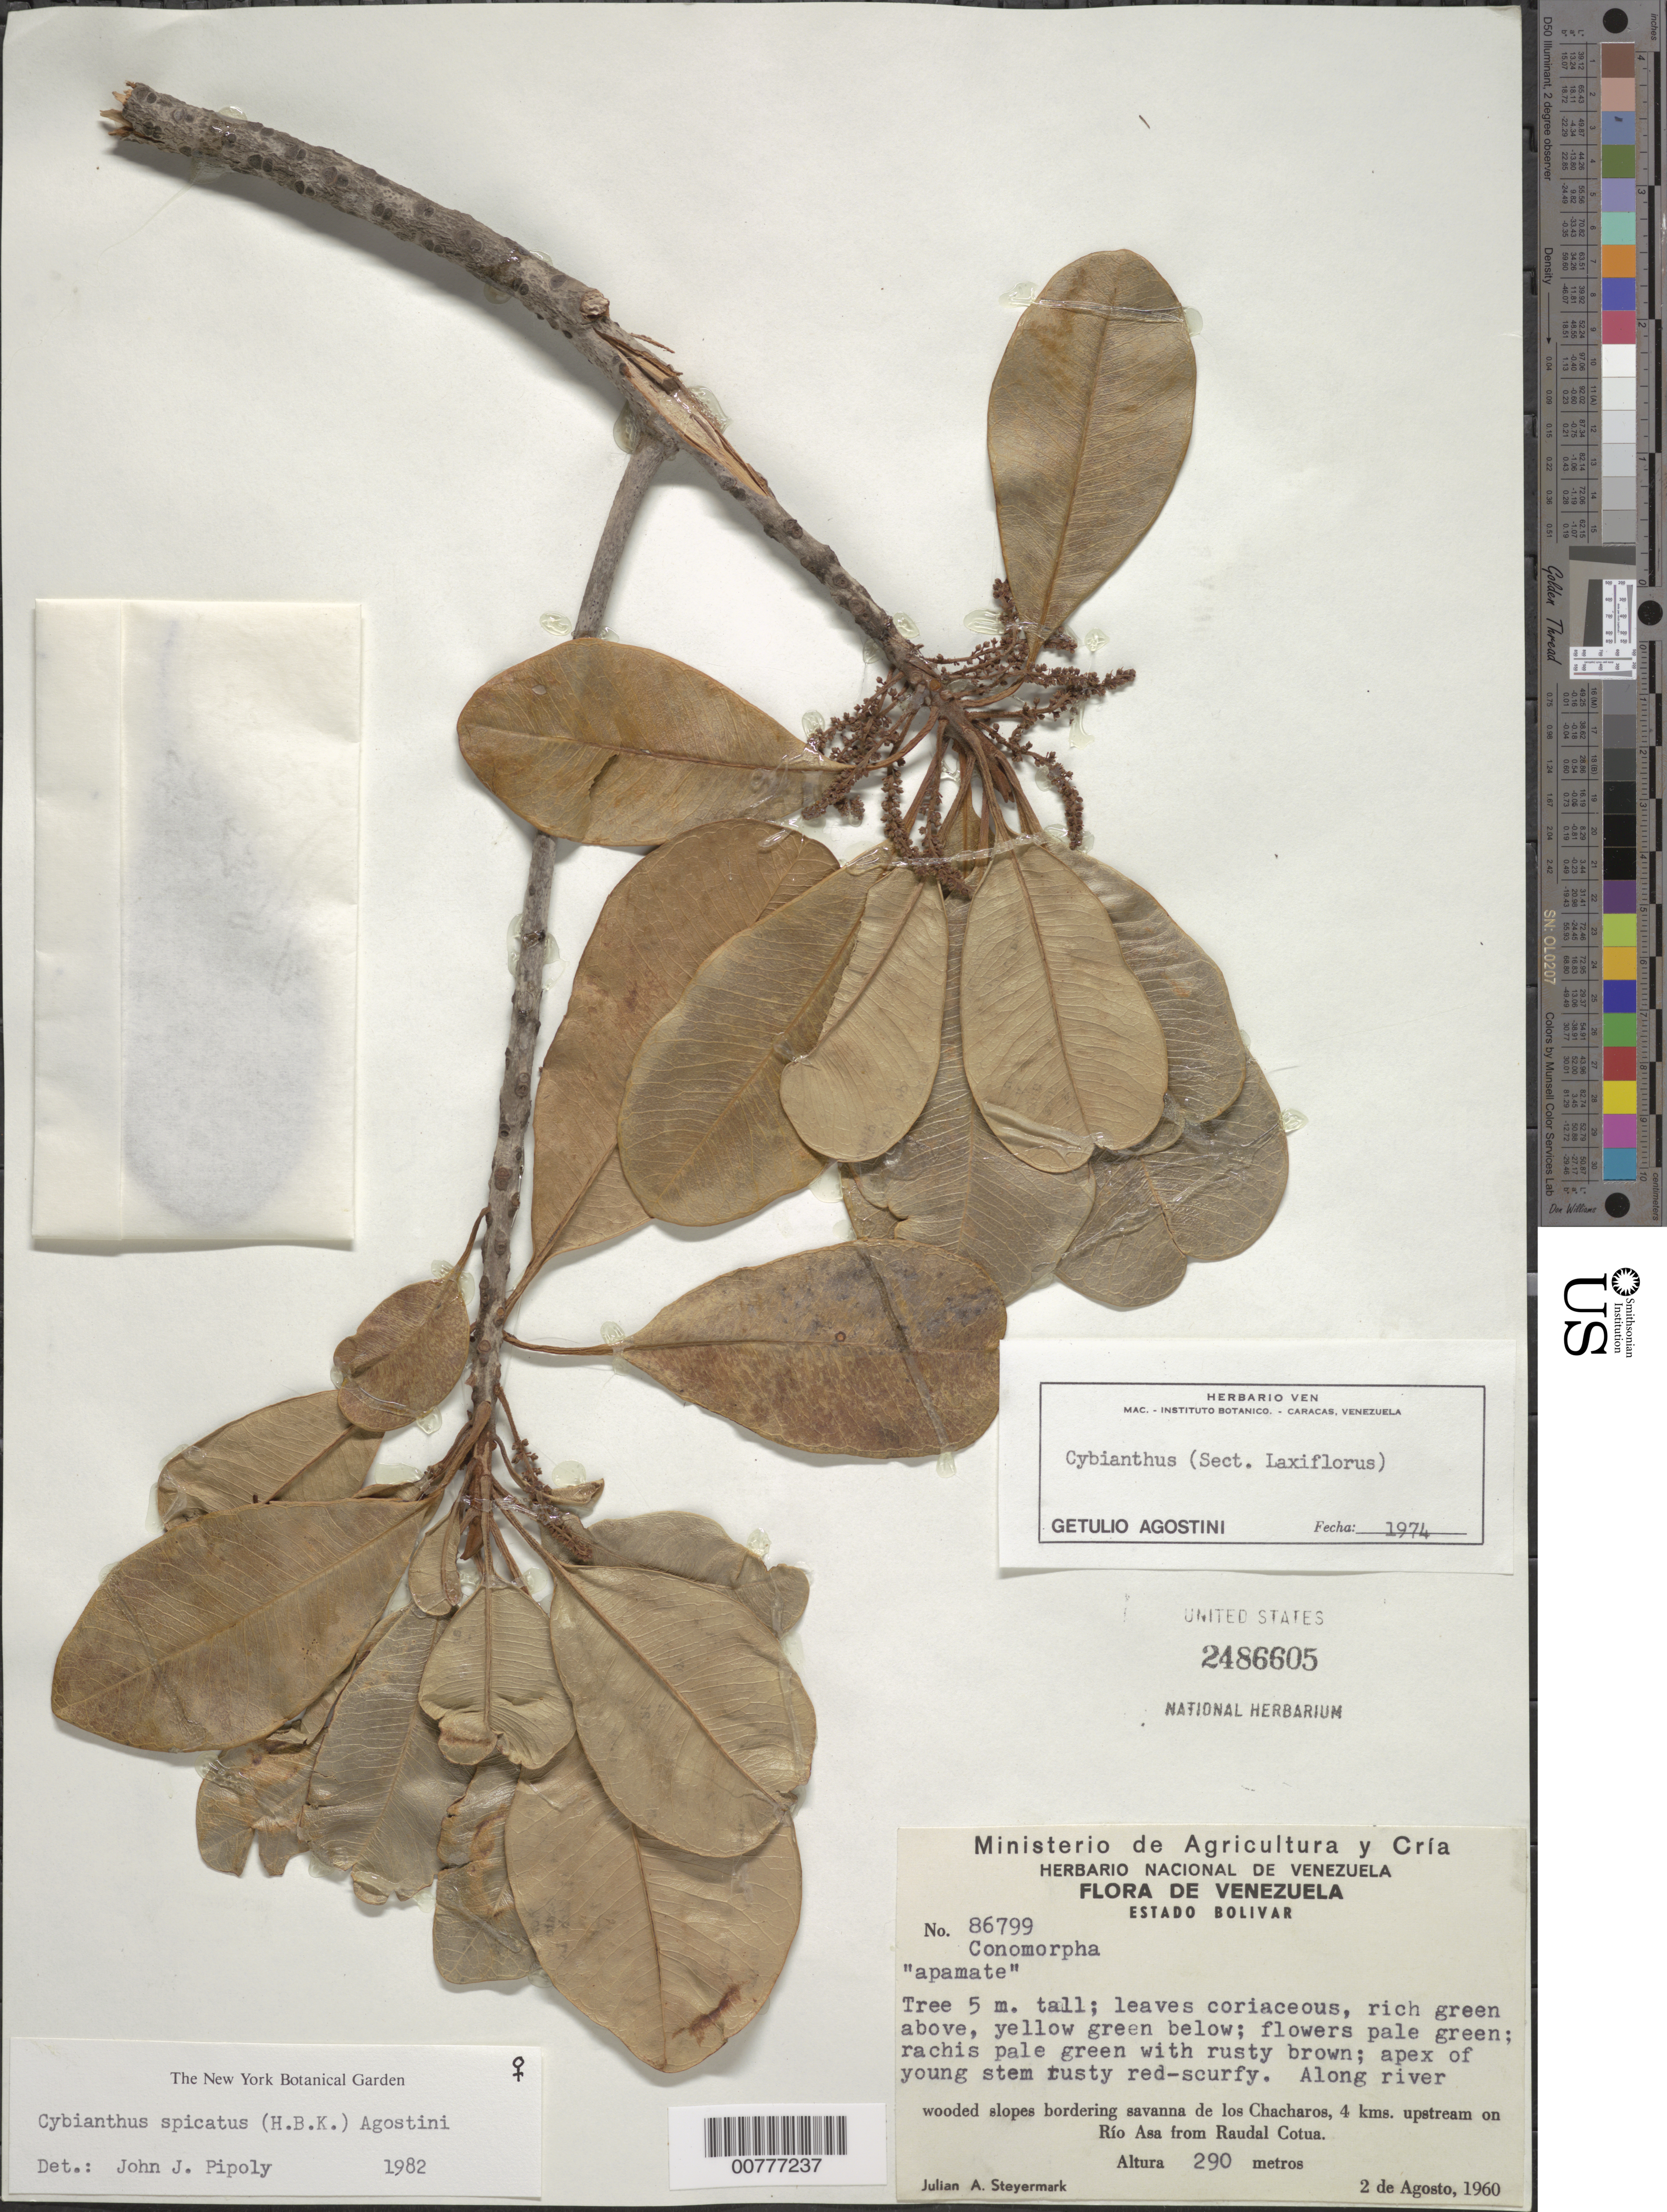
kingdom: Plantae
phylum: Tracheophyta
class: Magnoliopsida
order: Ericales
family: Primulaceae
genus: Cybianthus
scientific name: Cybianthus spicatus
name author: (Kunth) G. Agostini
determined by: Pipoly, J. J., III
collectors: J. Steyermark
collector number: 86799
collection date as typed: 2-Aug-60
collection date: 1960-08-02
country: Venezuela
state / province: Bolívar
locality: Los Chacharos, 4 km upstream on Río Asa from Raudal Cotua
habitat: Along river, wooded slopes bordering savanna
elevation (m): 290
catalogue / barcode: US 2486605